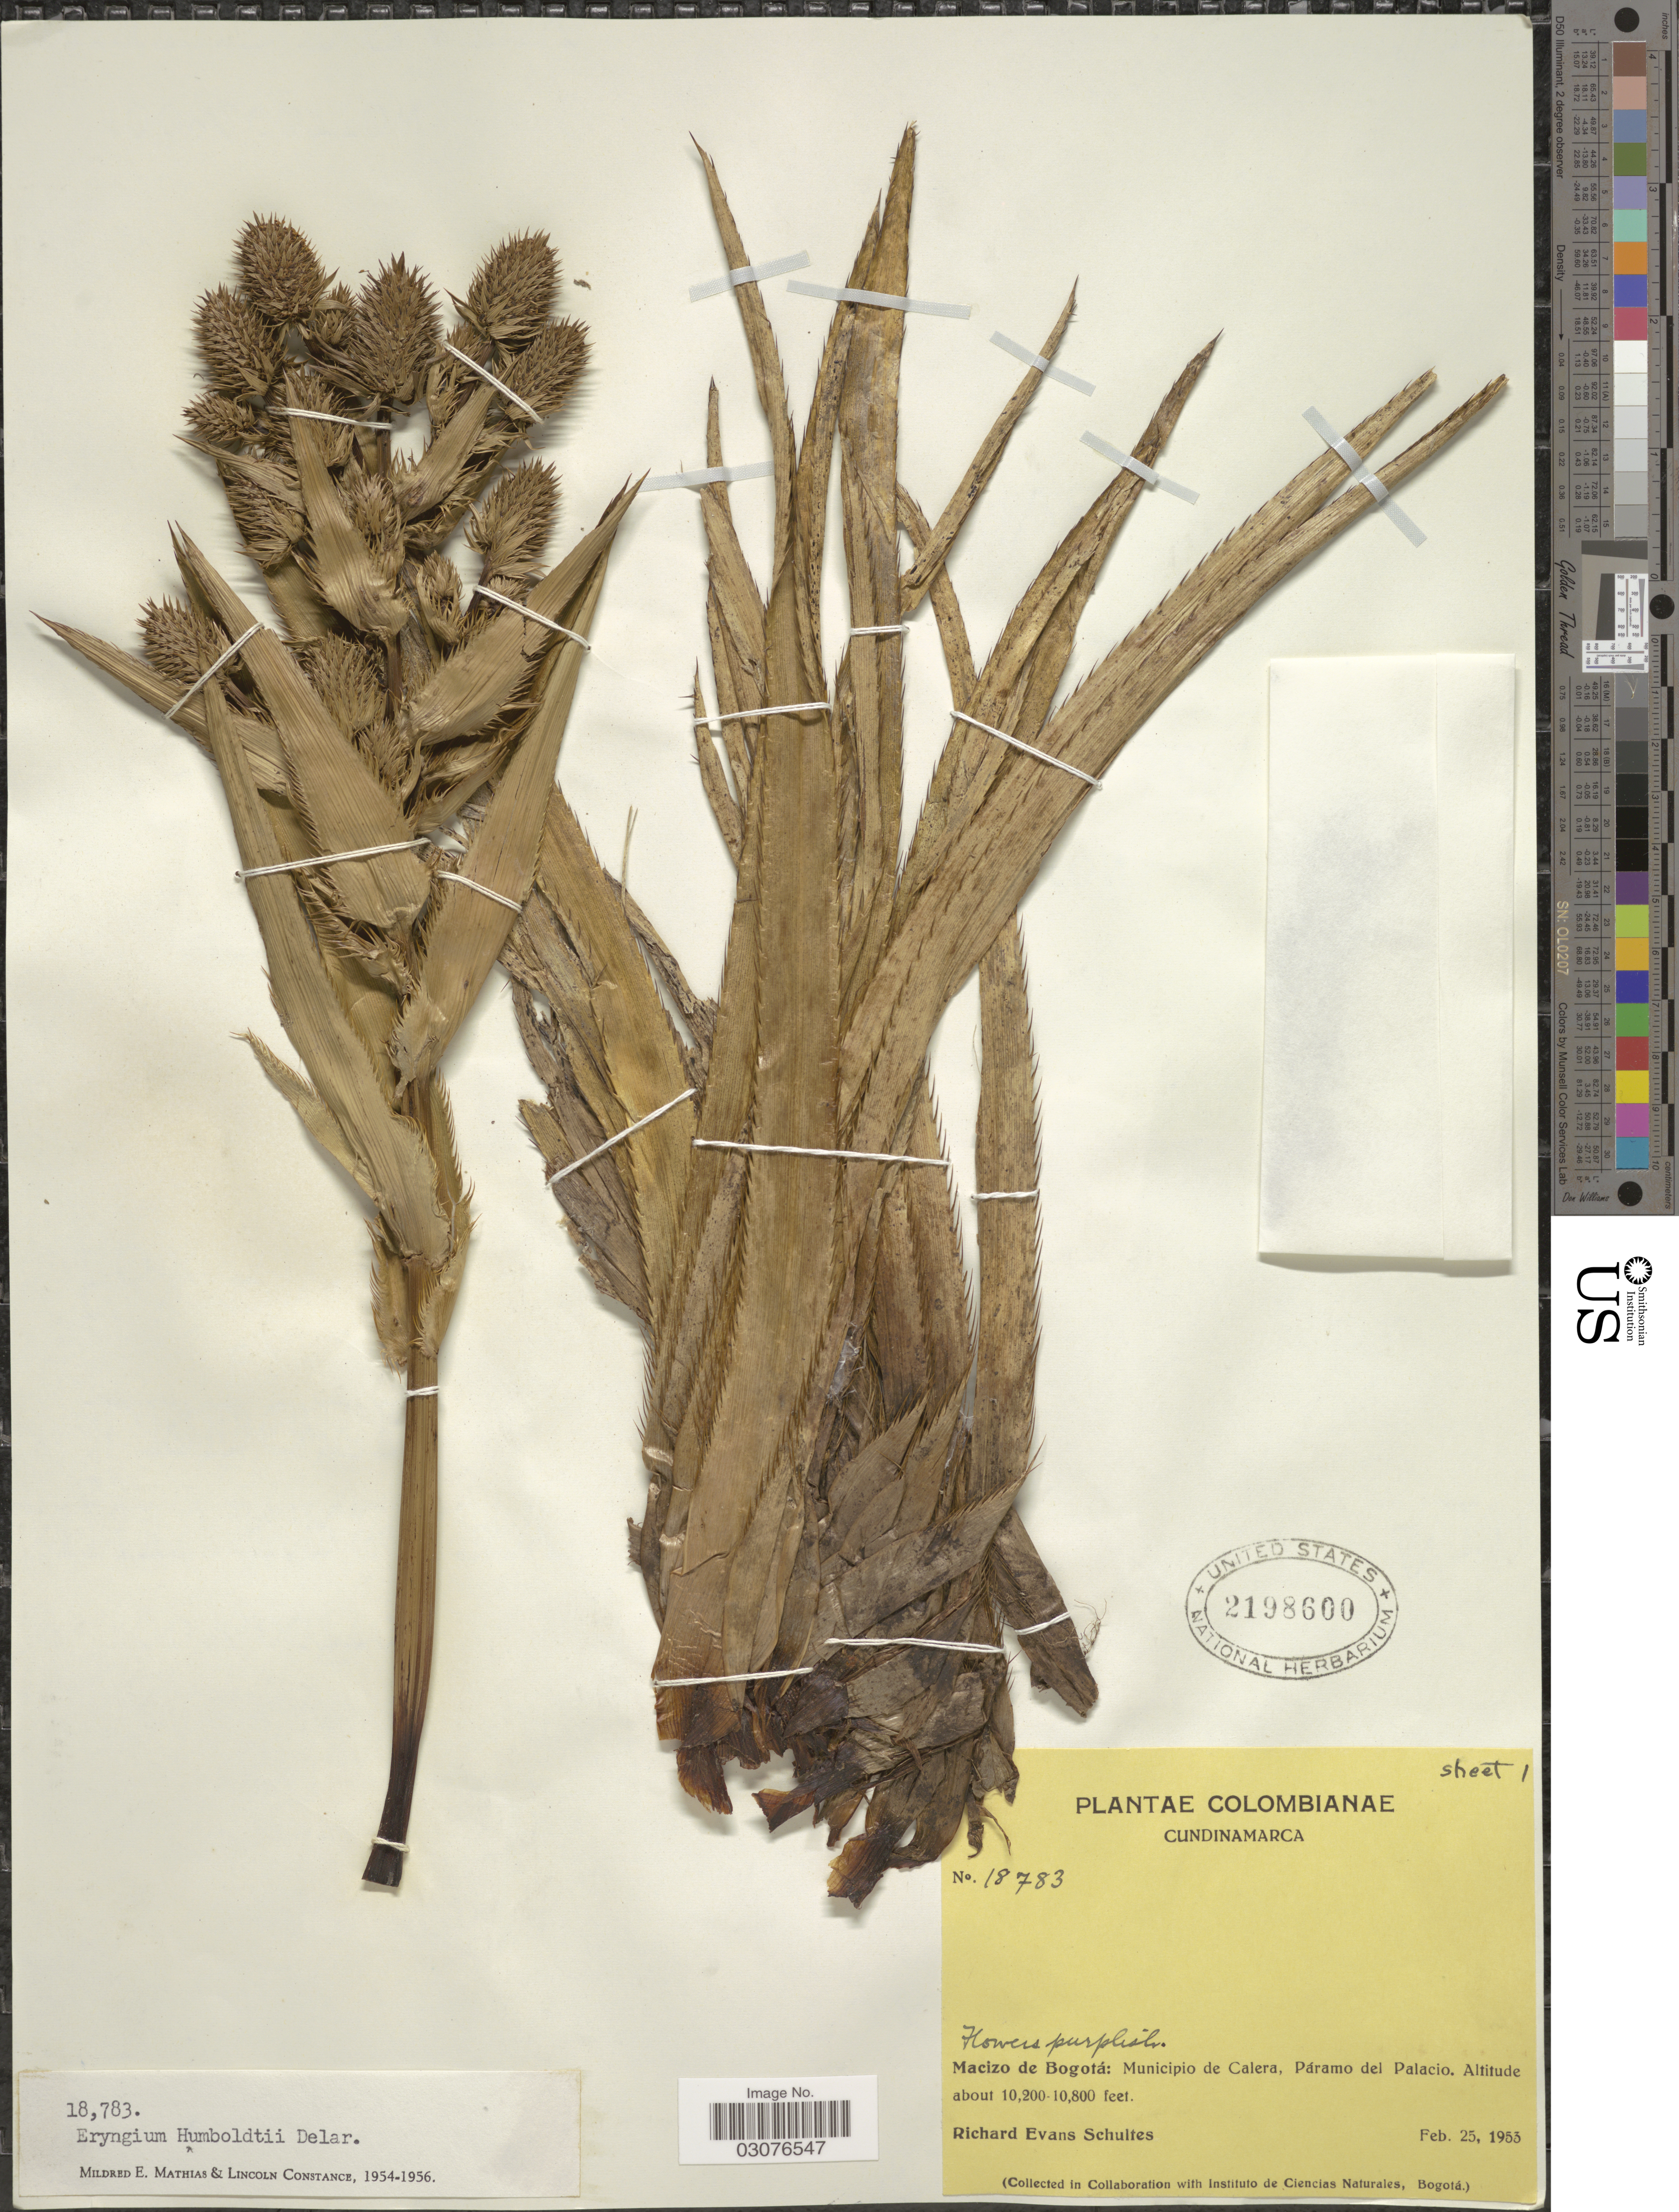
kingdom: Plantae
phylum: Tracheophyta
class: Magnoliopsida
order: Apiales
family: Apiaceae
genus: Eryngium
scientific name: Eryngium humboldtii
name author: F. Delaroche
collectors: R. E. Schultes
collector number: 18783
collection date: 1953-02-25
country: Colombia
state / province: Cundinamarca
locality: Macizo de Bogotá: Municipio de Calera, Páramo del Palacio.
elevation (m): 3109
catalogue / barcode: US 2198600